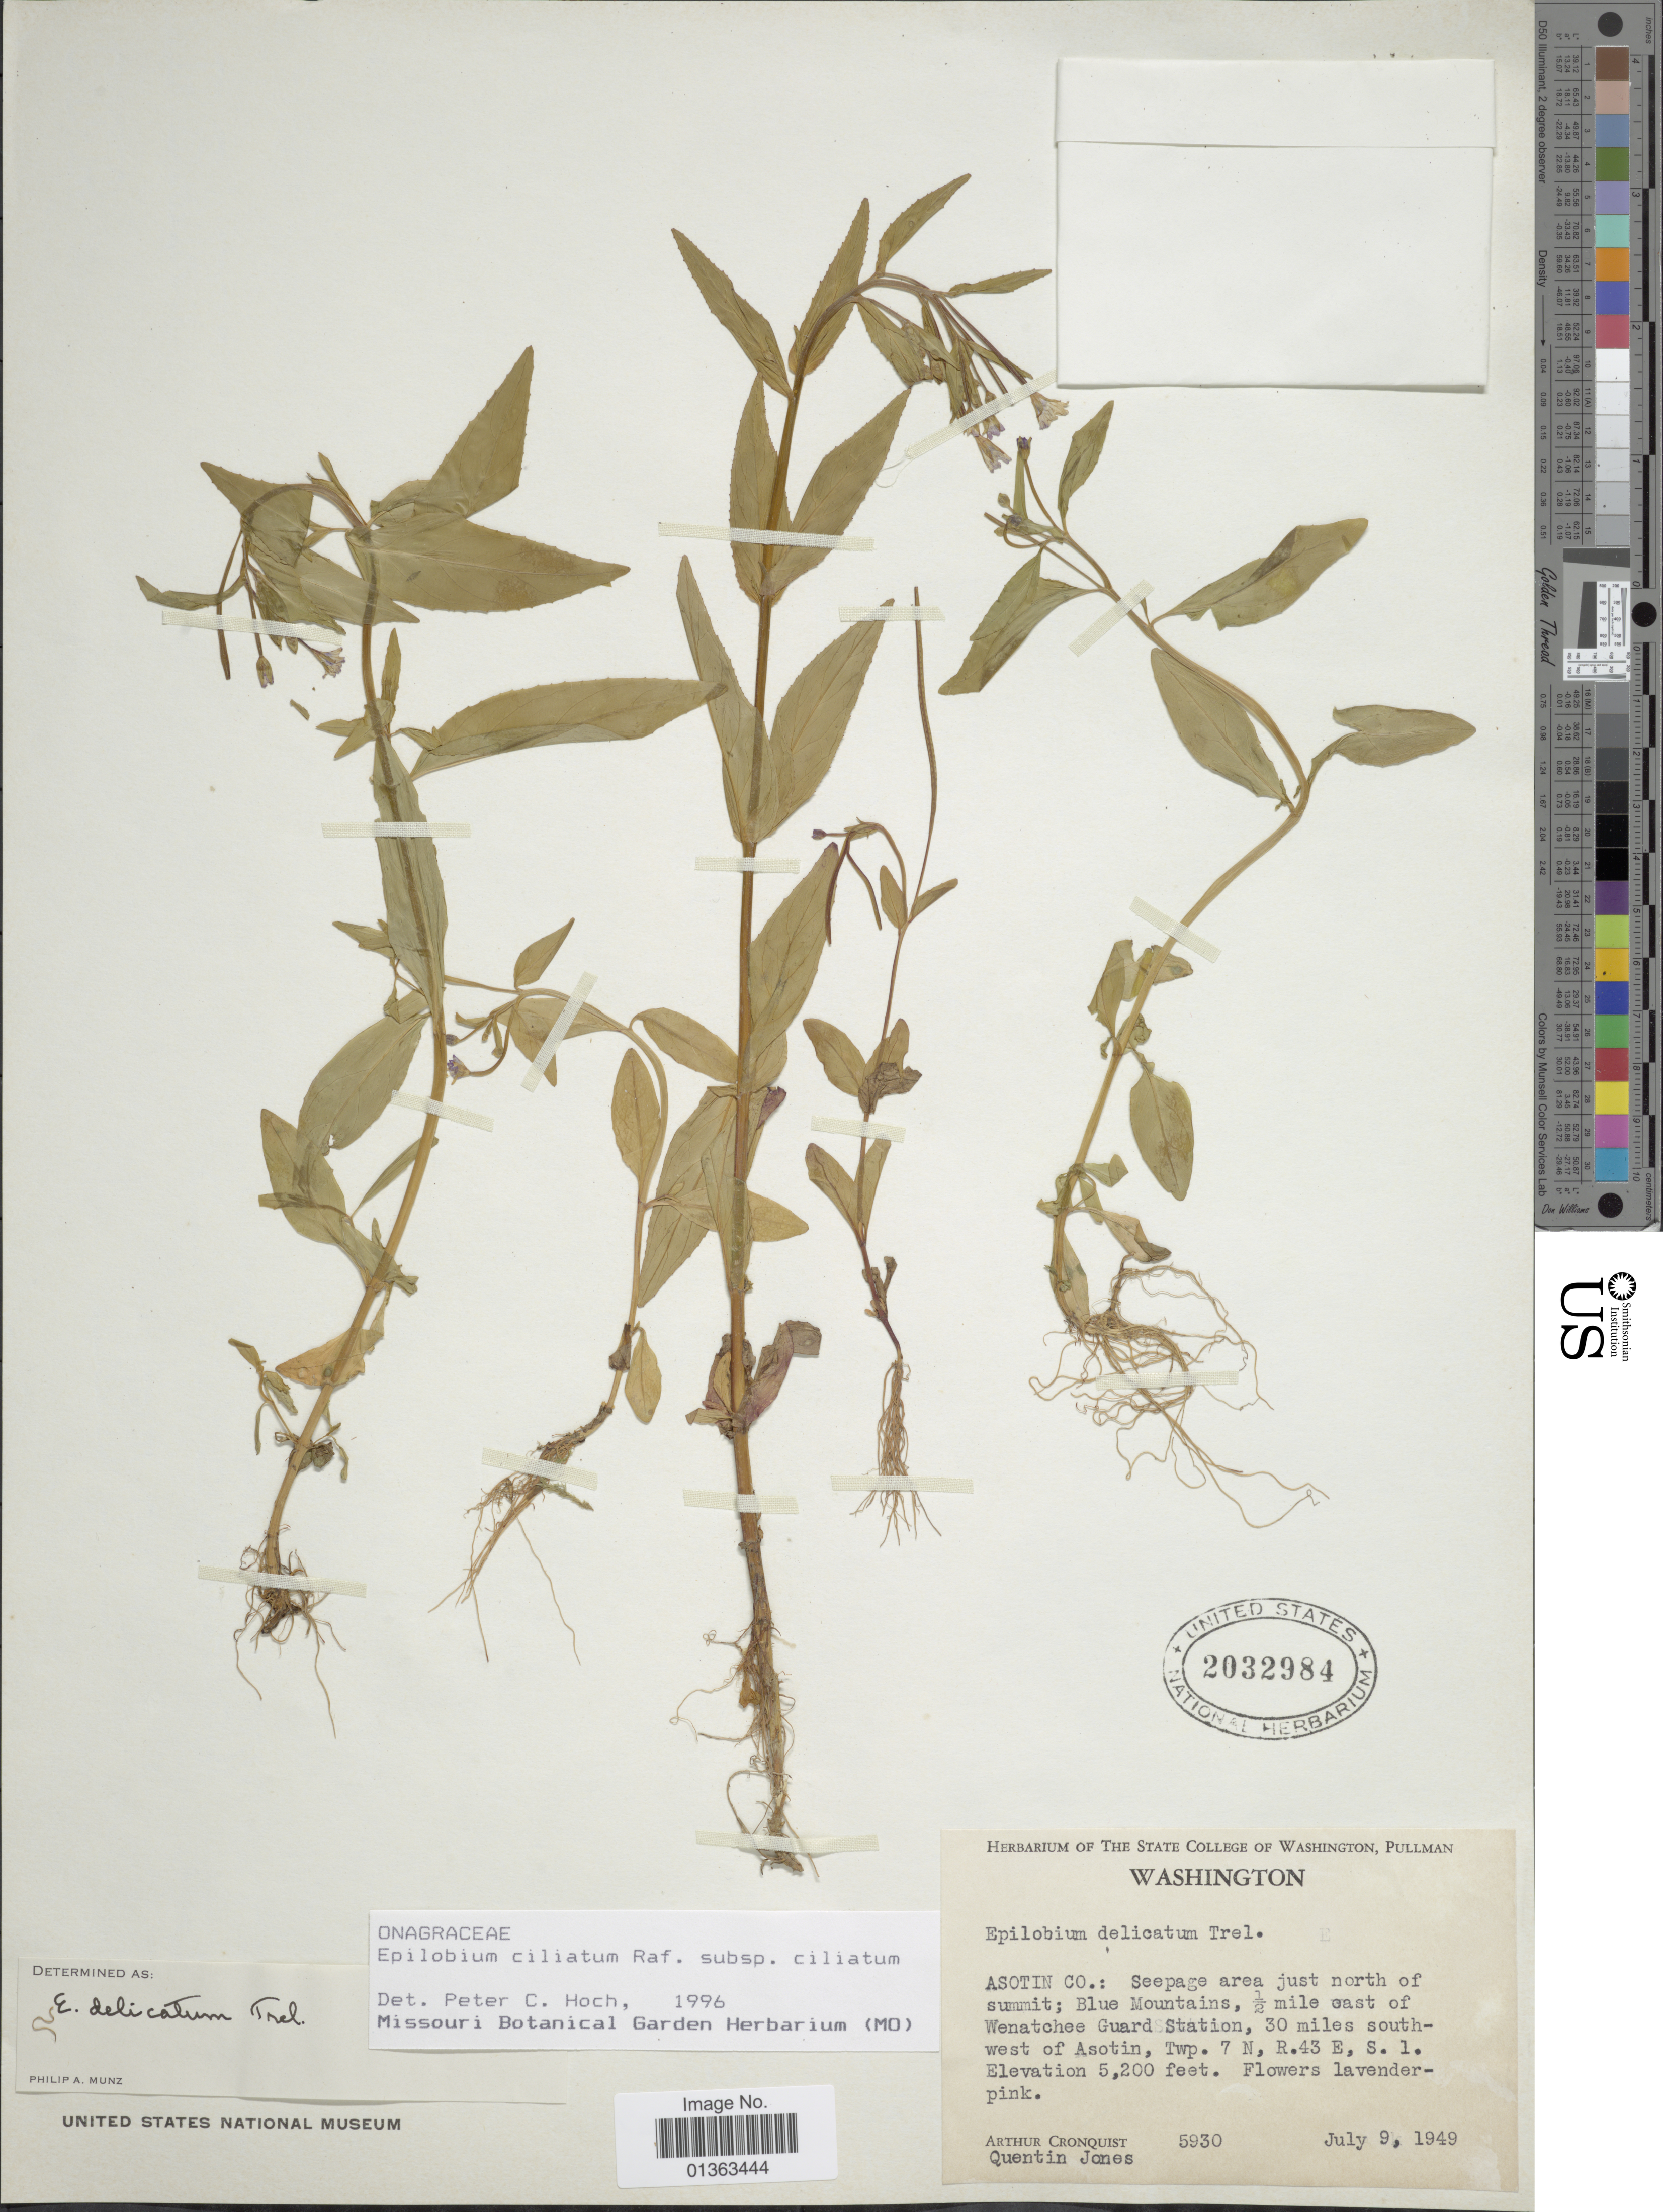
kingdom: Plantae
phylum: Tracheophyta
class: Magnoliopsida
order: Myrtales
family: Onagraceae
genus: Epilobium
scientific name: Epilobium ciliatum subsp. ciliatum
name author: Raf.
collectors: A. J. Cronquist & Q. Jones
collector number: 5930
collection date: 1949-07-09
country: United States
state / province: Washington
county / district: Asotin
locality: Asotin Co.: Seepage area just north of summit; Blue Mountains, ½ mile east of Wenatchee Guard Station, 30 miles south-west of Asotin, Twp. 7 N, R. 43 E, S. 1.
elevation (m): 1585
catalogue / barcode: US 2032984